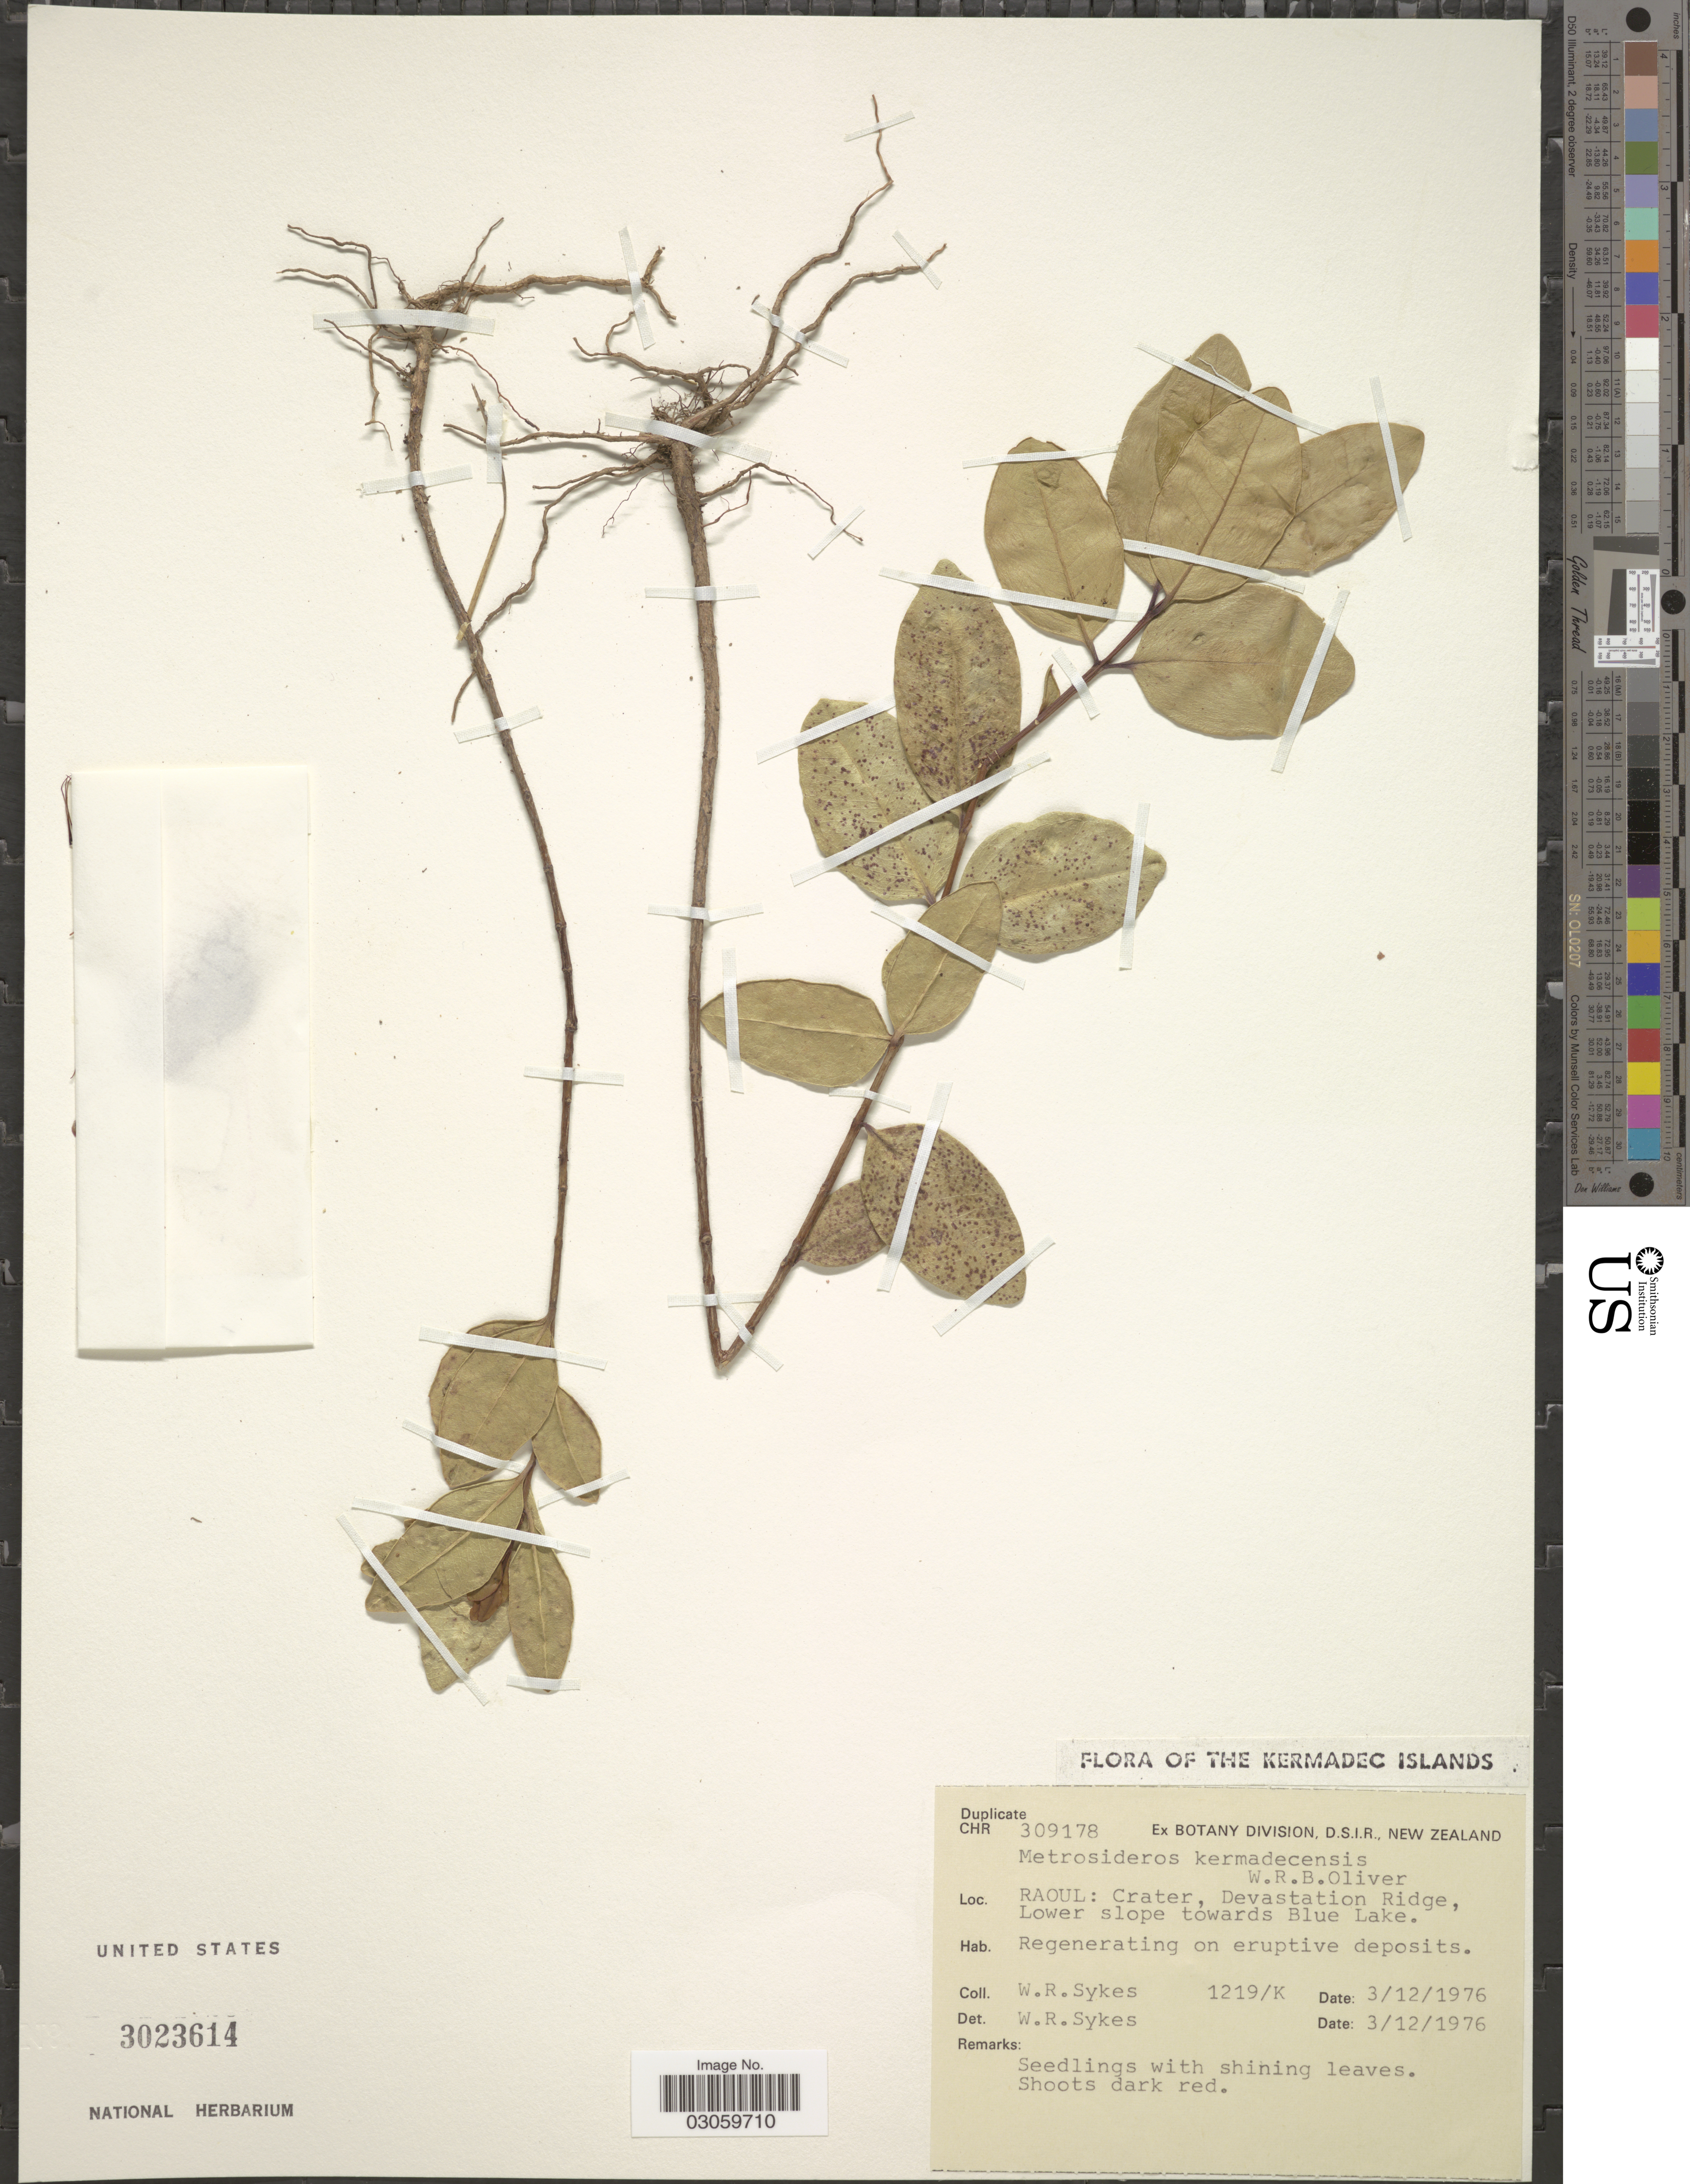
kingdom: Plantae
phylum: Tracheophyta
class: Magnoliopsida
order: Myrtales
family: Myrtaceae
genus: Metrosideros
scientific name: Metrosideros kermadecensis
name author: W.R.B. Oliv.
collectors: W. R. Sykes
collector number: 1219/K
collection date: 1976-12-03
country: New Zealand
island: Raoul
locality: Kermadec Islands. Raoul: Crater, Devastation Ridge, Lower slope towards Blue Lake.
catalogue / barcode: US 3023614